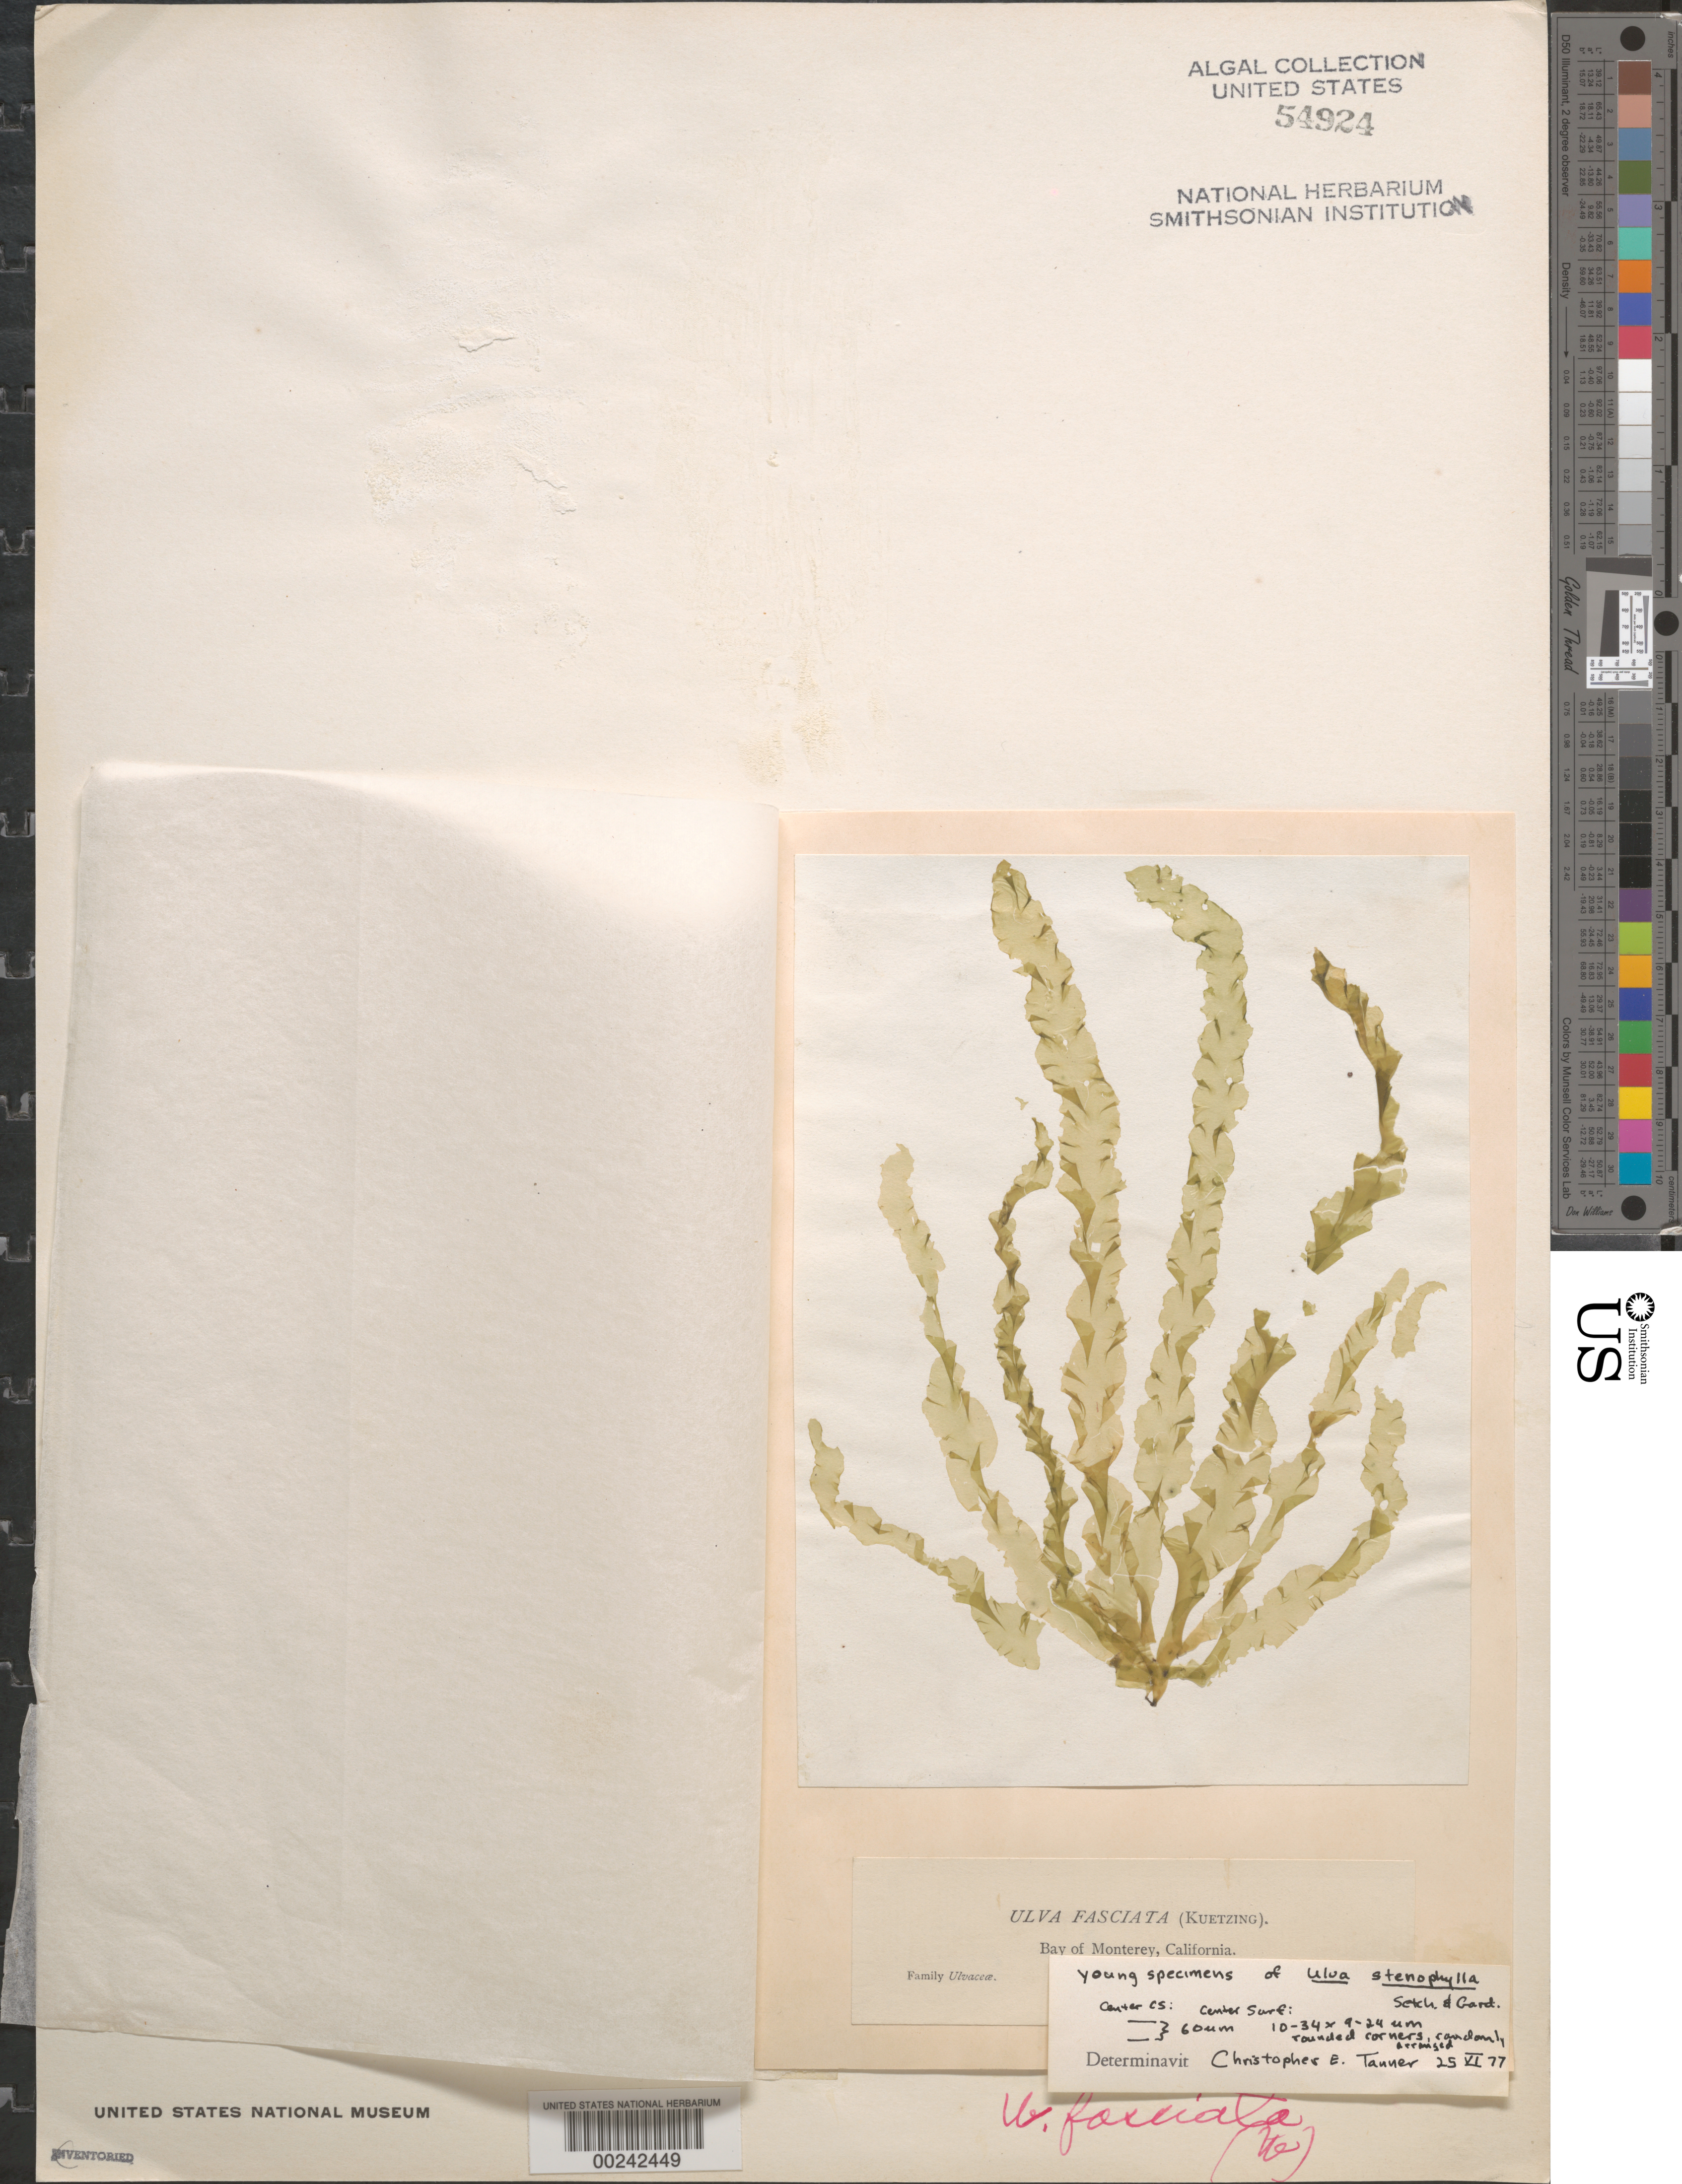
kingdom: Plantae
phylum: Chlorophyta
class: Ulvophyceae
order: Ulvales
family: Ulvaceae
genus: Ulva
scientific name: Ulva lactuca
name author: L.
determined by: Algae name updating Project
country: United States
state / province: California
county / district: Monterey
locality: Monterey Bay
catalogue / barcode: US 54924